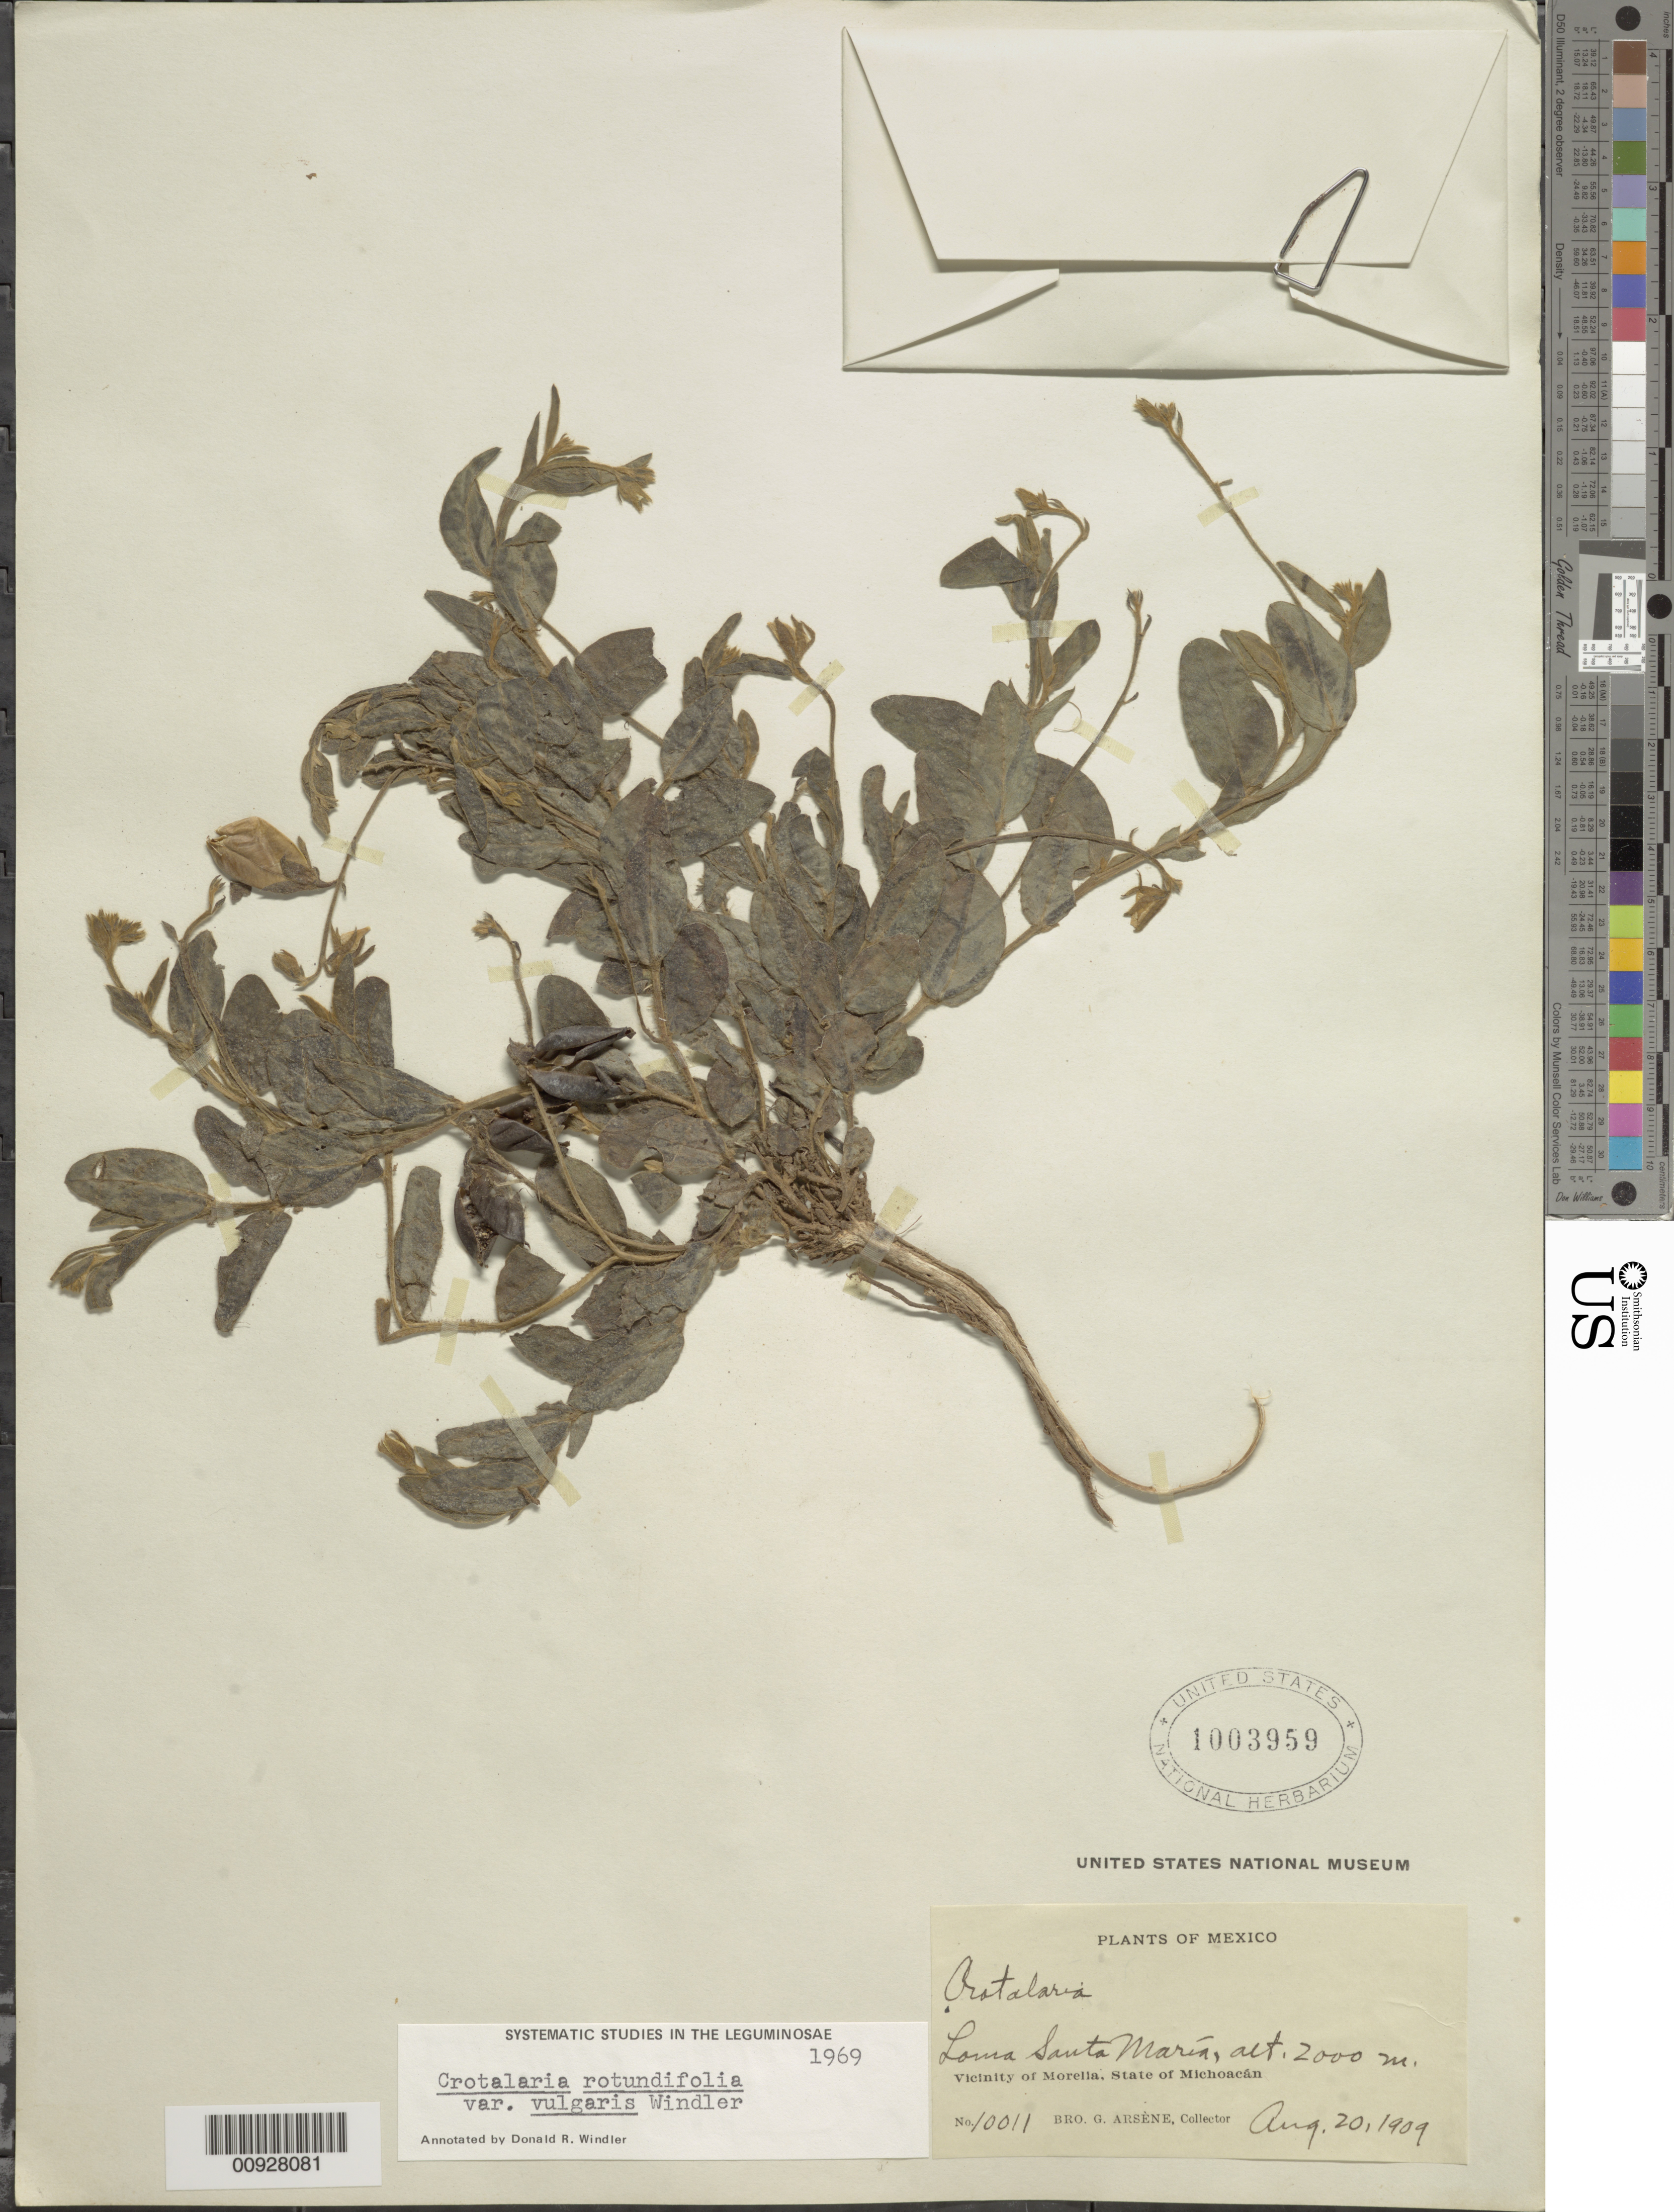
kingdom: Plantae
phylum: Tracheophyta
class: Magnoliopsida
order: Fabales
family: Fabaceae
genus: Crotalaria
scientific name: Crotalaria rotundifolia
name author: Walter ex J.F. Gmel.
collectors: Bro. G. Arsène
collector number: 10011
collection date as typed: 20 Aug 1909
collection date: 1909-08-20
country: Mexico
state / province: Michoacán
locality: Loma Santa María. Vicinity of Morelia, State of Michoacán.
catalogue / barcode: US 1003959